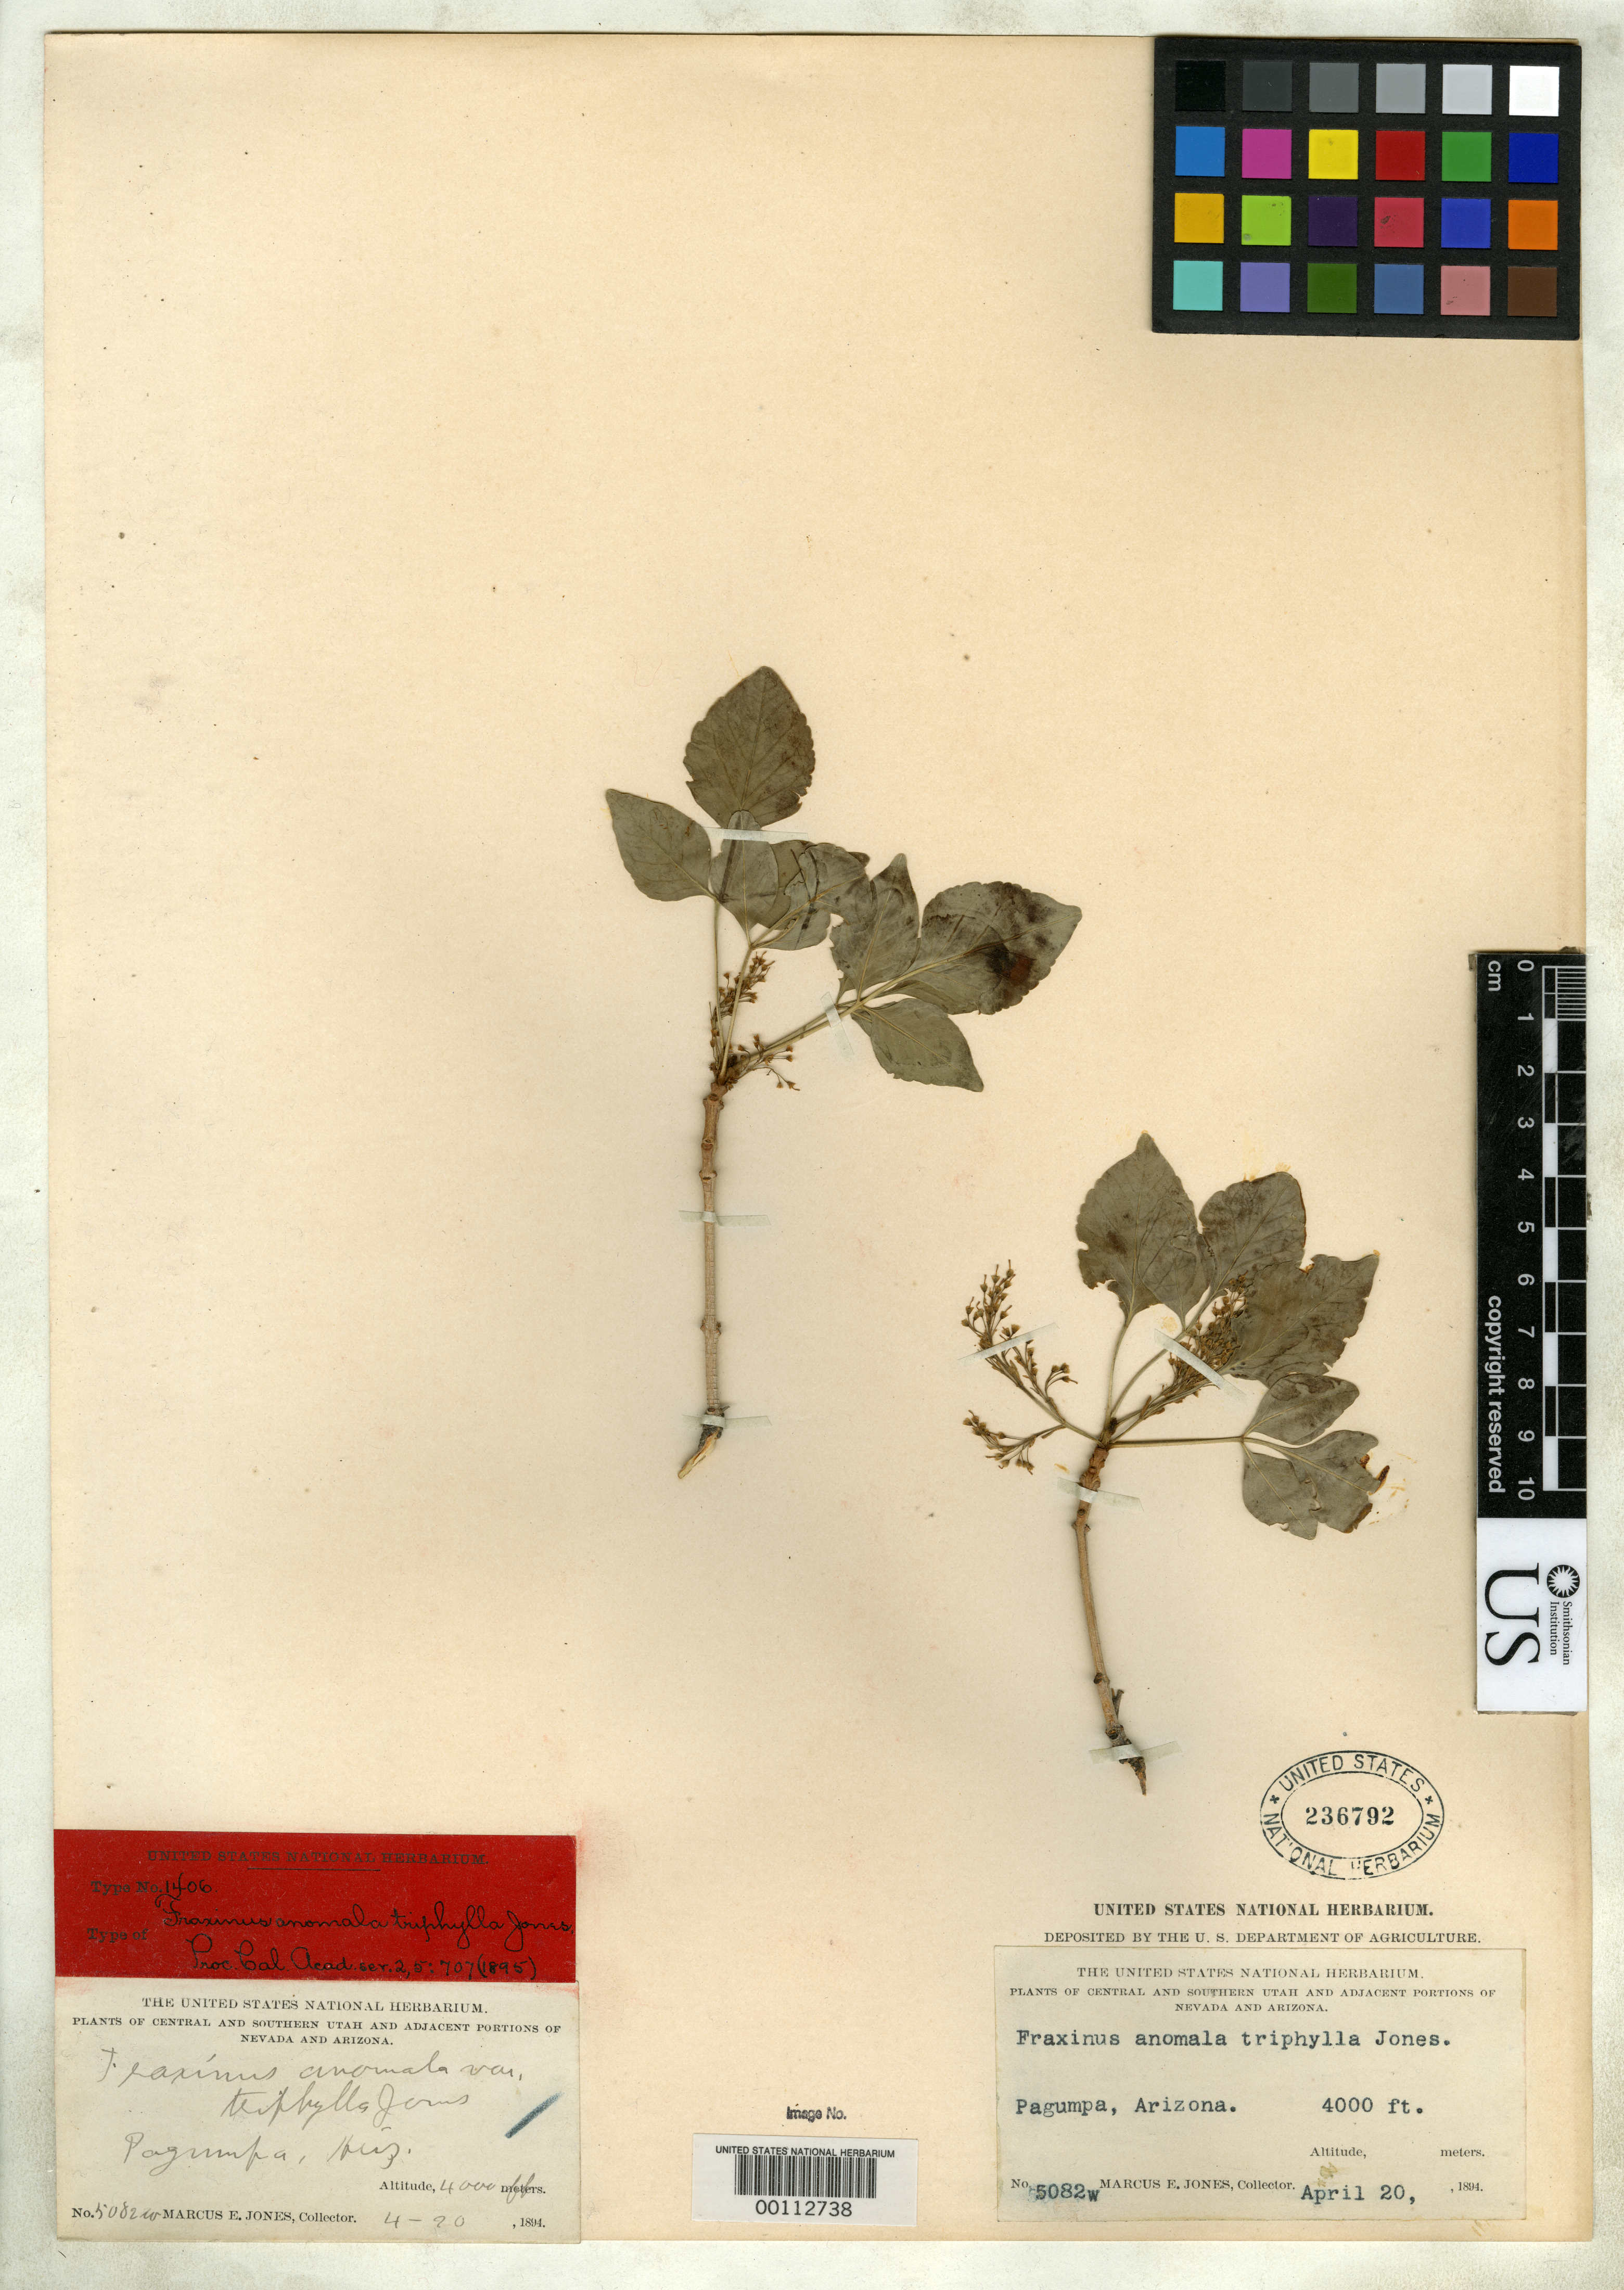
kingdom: Plantae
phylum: Tracheophyta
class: Magnoliopsida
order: Lamiales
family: Oleaceae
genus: Fraxinus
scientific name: Fraxinus anomala var. triphylla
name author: M.E. Jones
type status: Isotype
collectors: M. E. Jones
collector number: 5082 w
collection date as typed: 20 Apr 1894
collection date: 1894-04-20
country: United States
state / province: Arizona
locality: Pagumpa, Grand Wash.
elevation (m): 1219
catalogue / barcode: US 236792